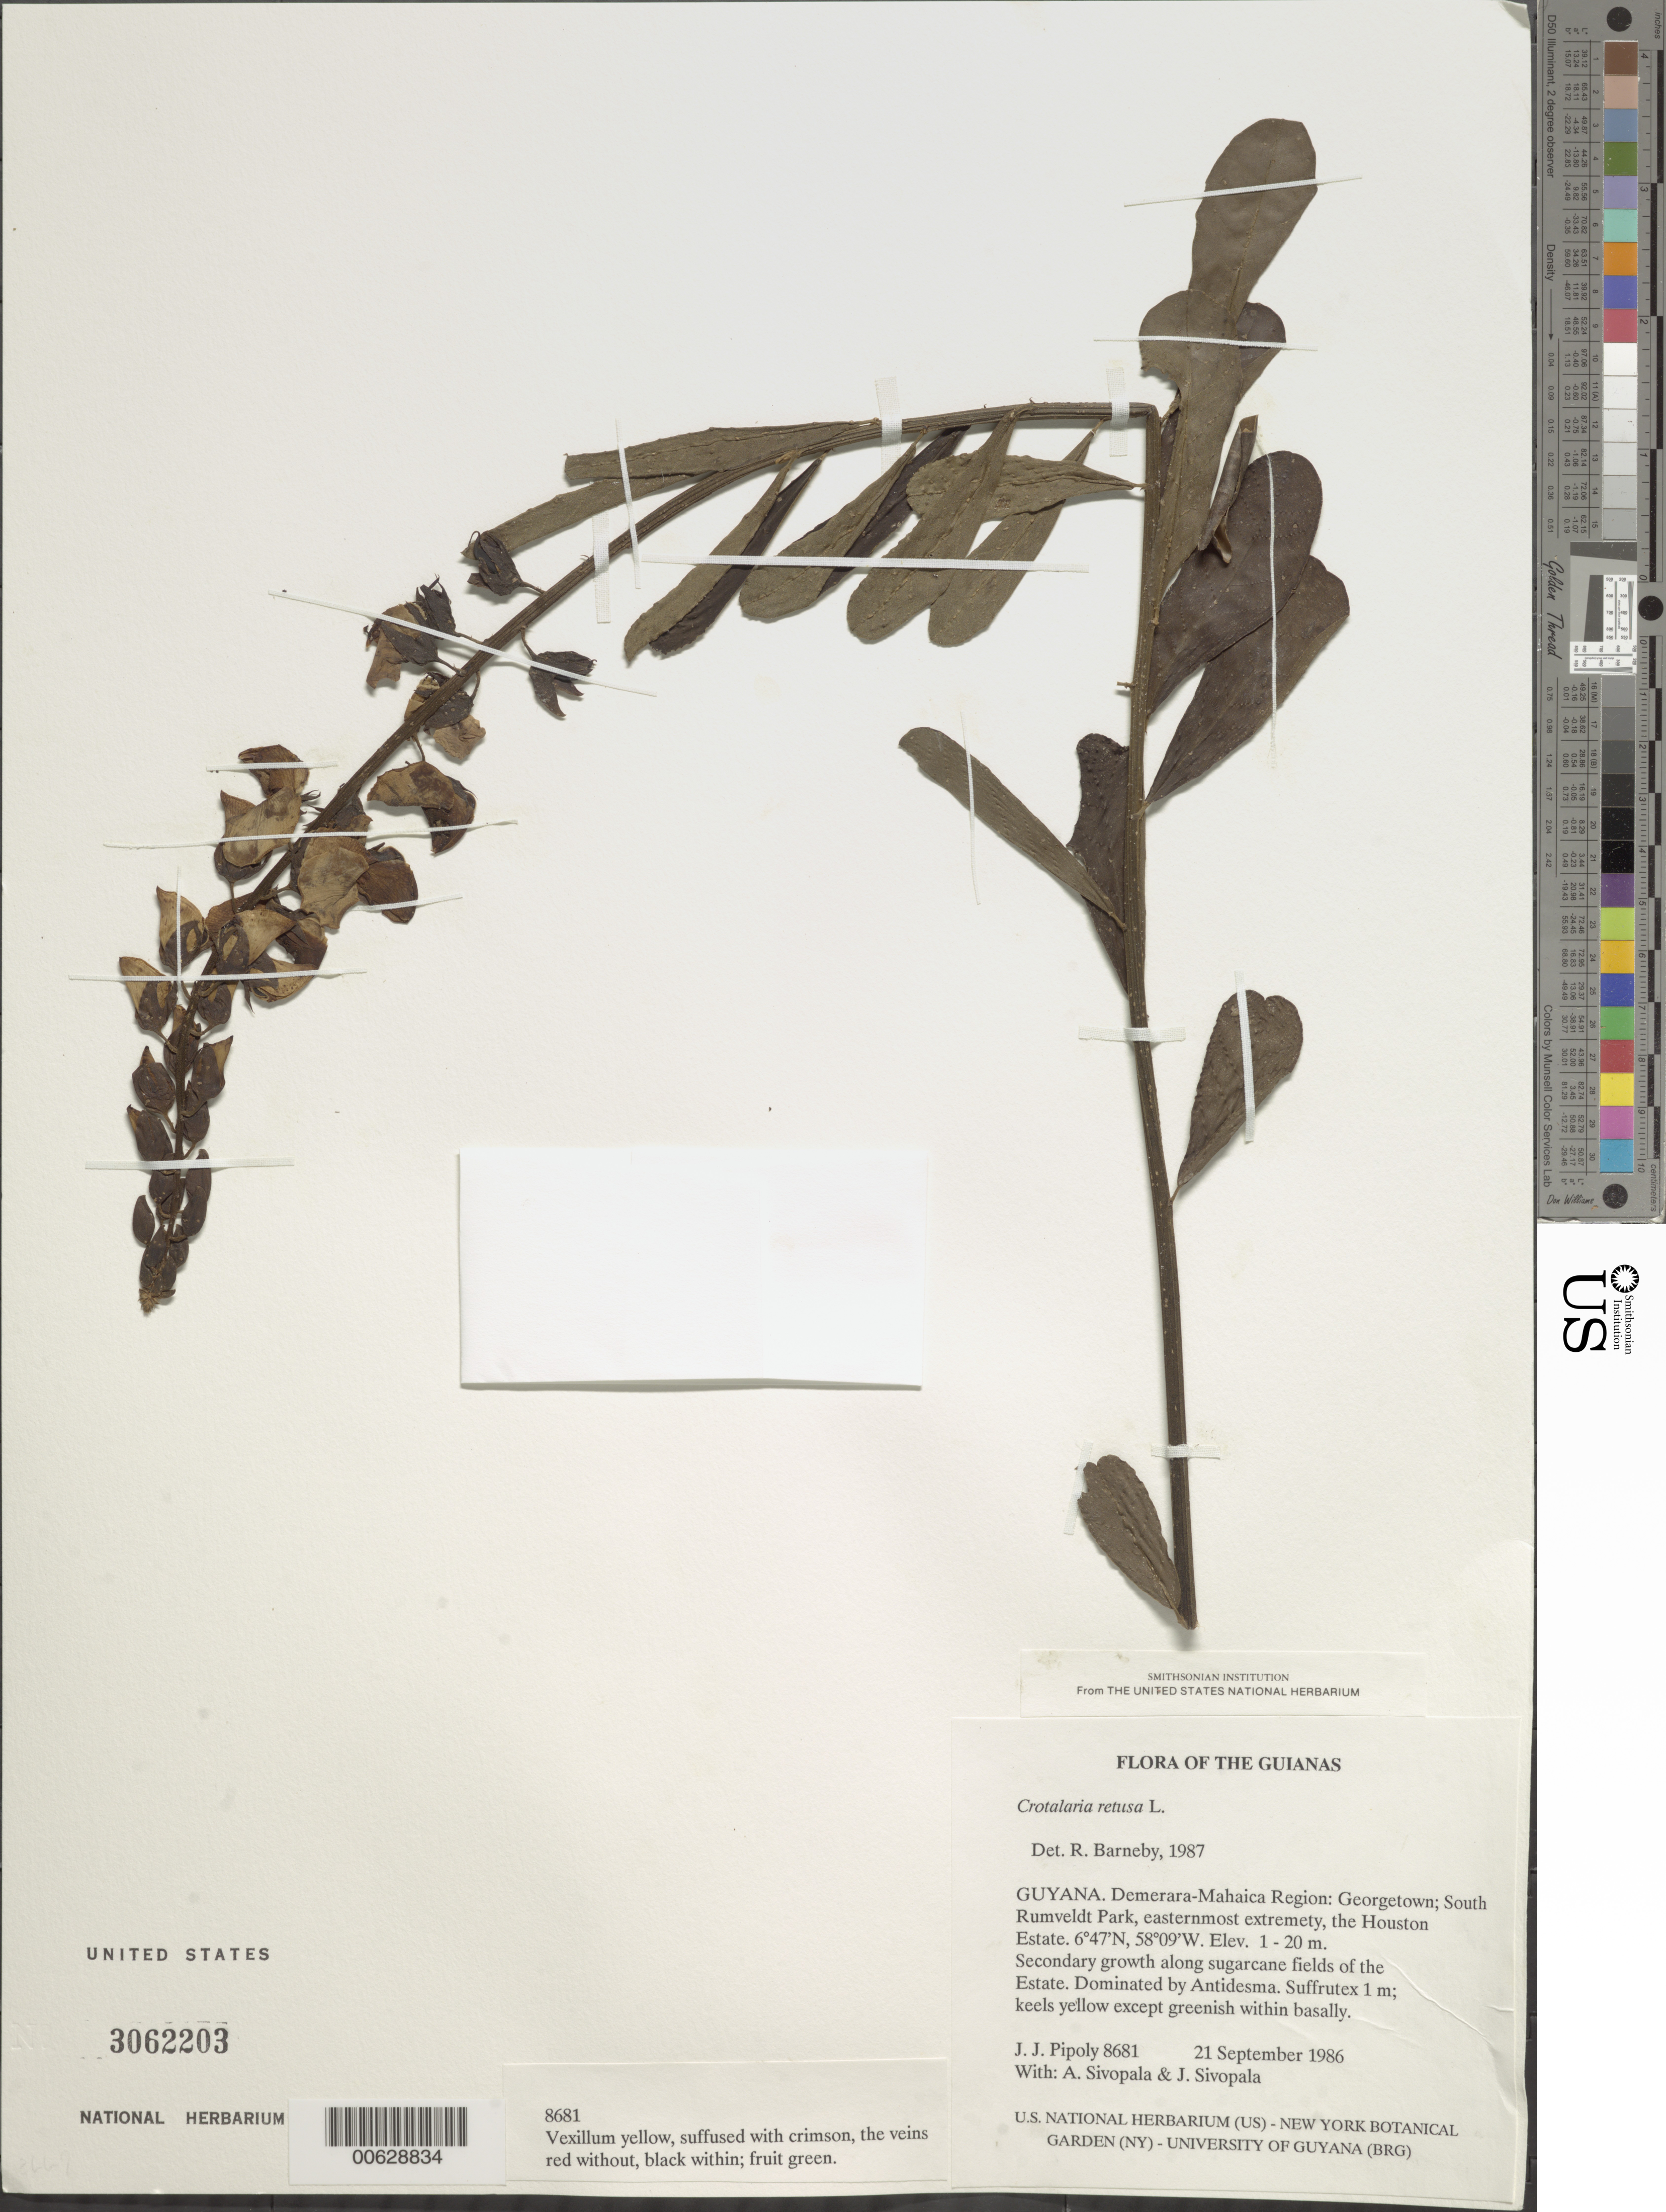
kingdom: Plantae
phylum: Tracheophyta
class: Magnoliopsida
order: Fabales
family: Fabaceae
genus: Crotalaria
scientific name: Crotalaria retusa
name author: L.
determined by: Barneby, Rupert C., (NY)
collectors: J. J. Pipoly, A. Sivopala & J. Sivopala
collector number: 8681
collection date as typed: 21 September 1986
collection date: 1986-09-21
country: Guyana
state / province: Demerara-Mahaica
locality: Georgetown; South Rumveldt Park, easternmost extremety, the Houston Estate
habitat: Secondary growth along sugarcane fields of the Estate. Dominated by Antidesma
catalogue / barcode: US 3062203